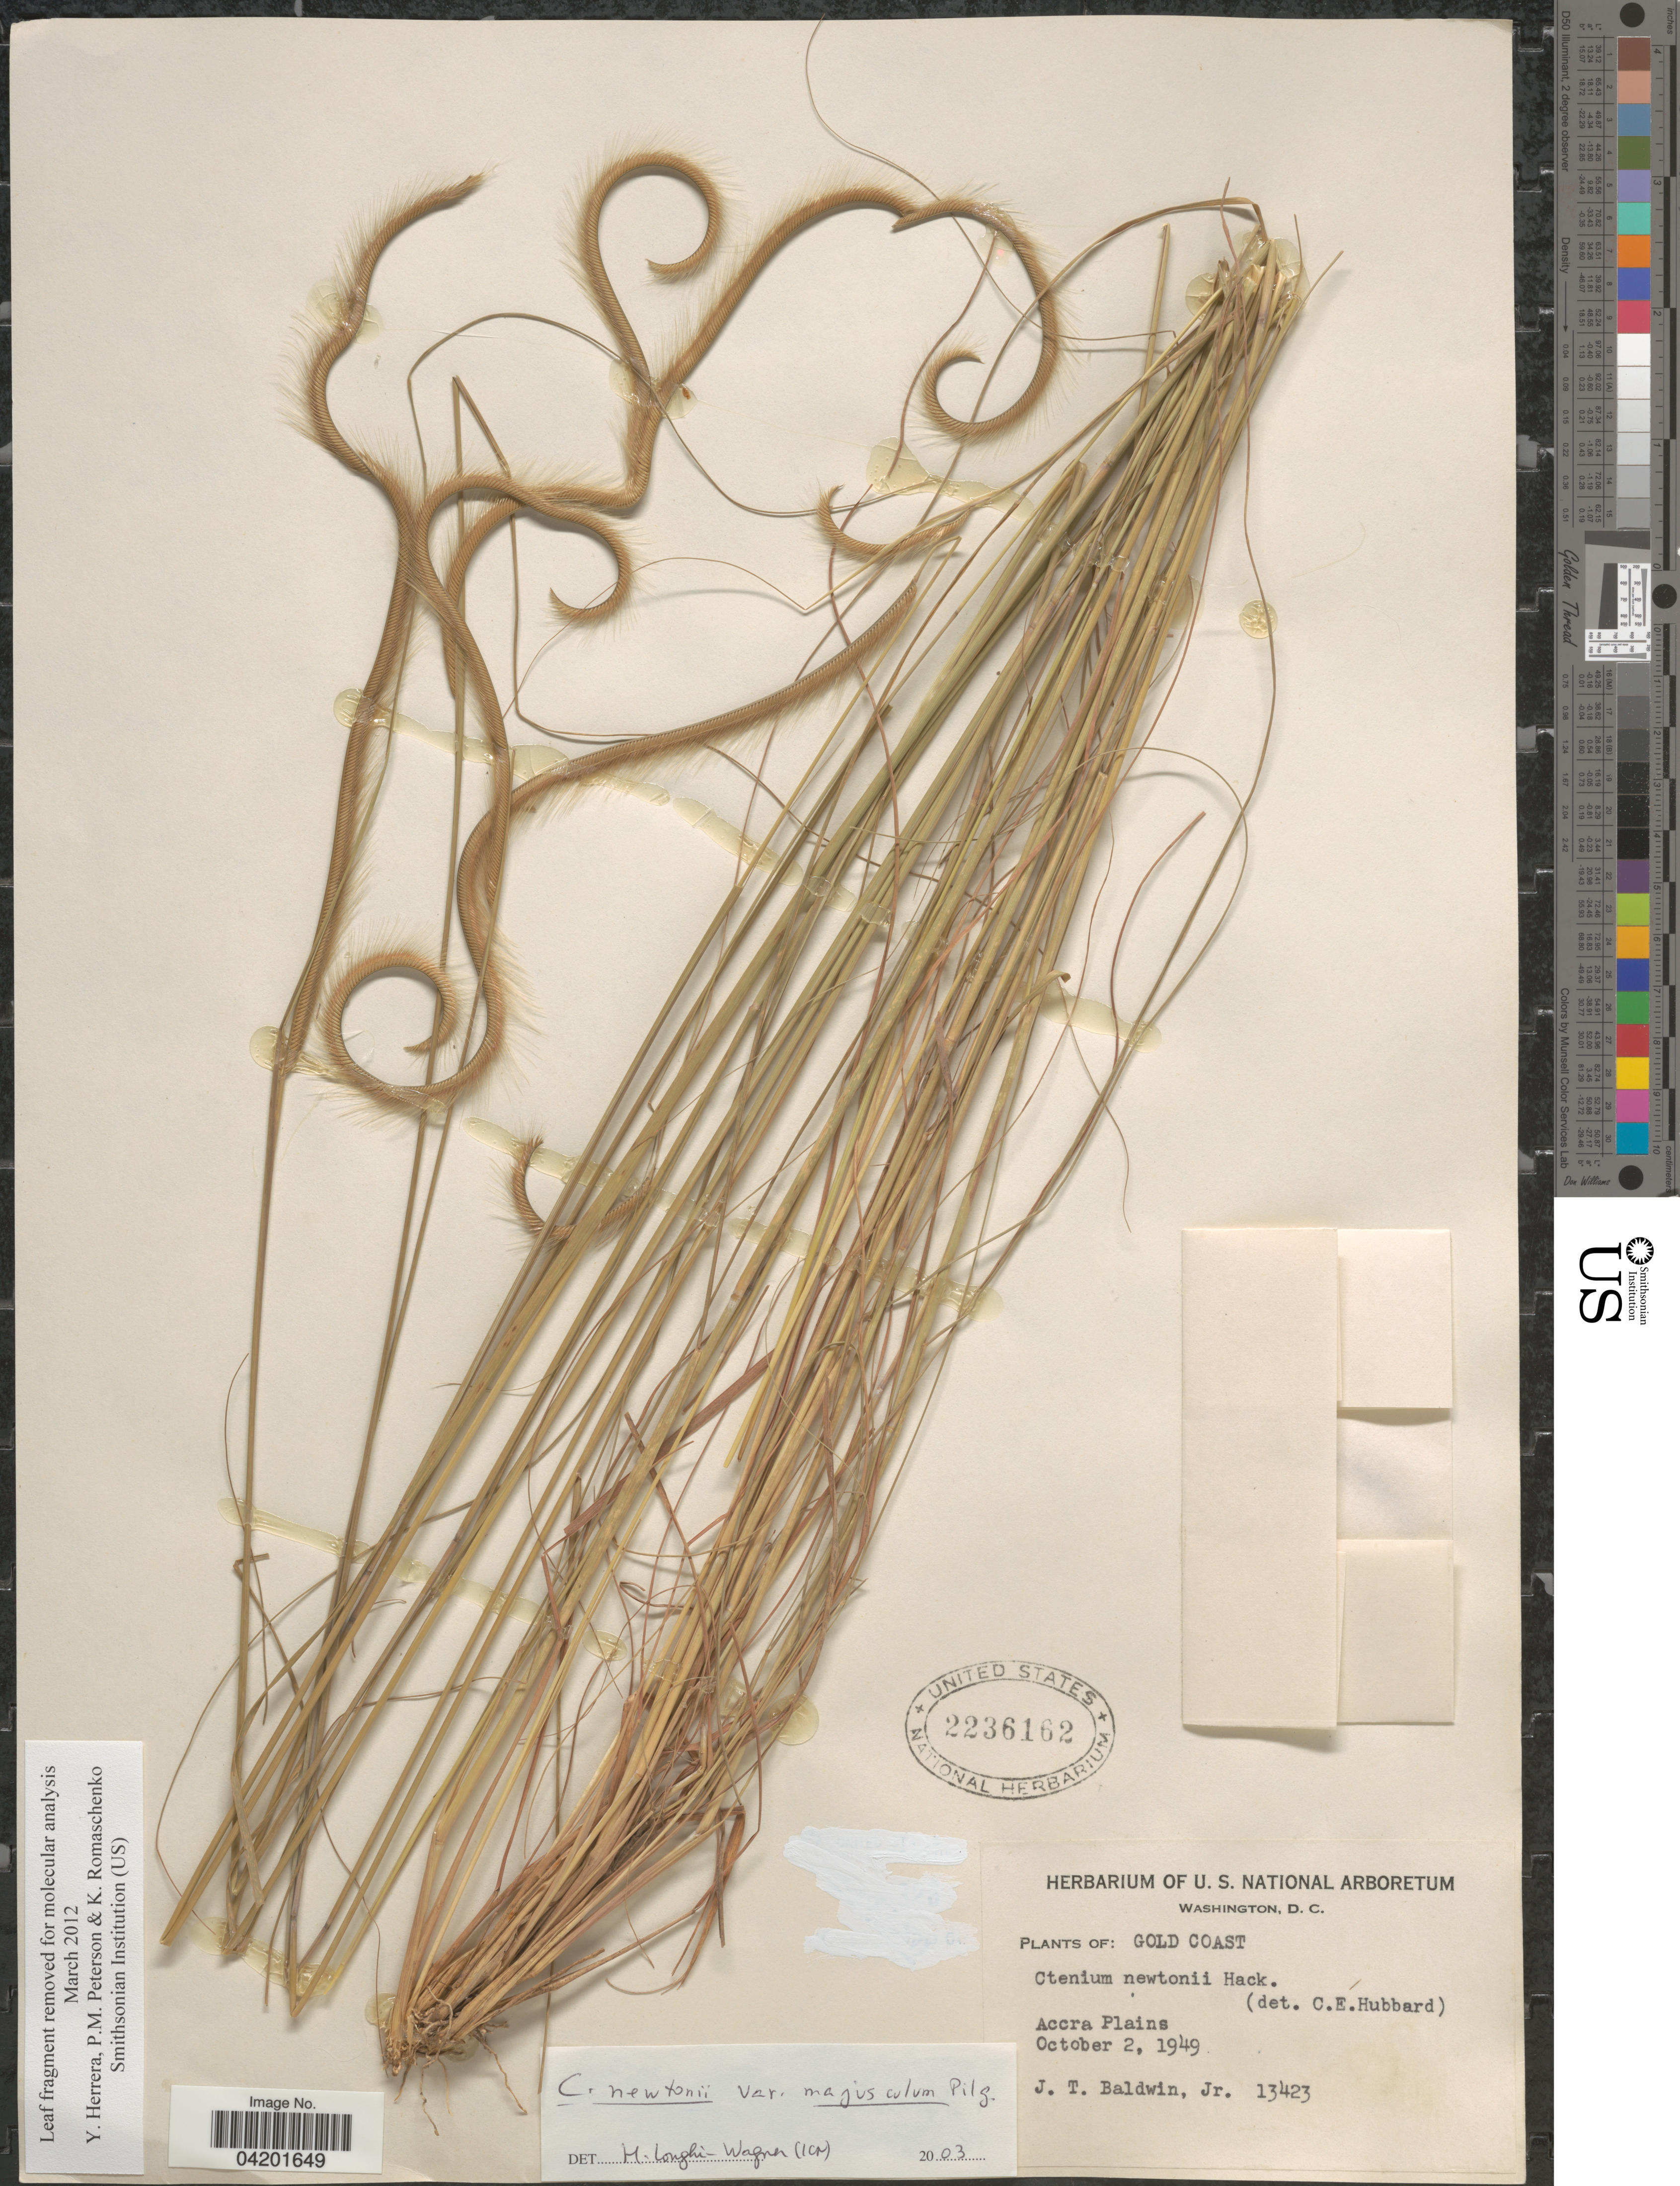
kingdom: Plantae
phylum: Tracheophyta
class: Liliopsida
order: Poales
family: Poaceae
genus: Ctenium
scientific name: Ctenium newtonii var. majusculum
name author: Pilg.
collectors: J. T. Baldwin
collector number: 13423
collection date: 1949-10-02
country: Ghana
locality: Gold Coast. Accra Plains.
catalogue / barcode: US 2236162